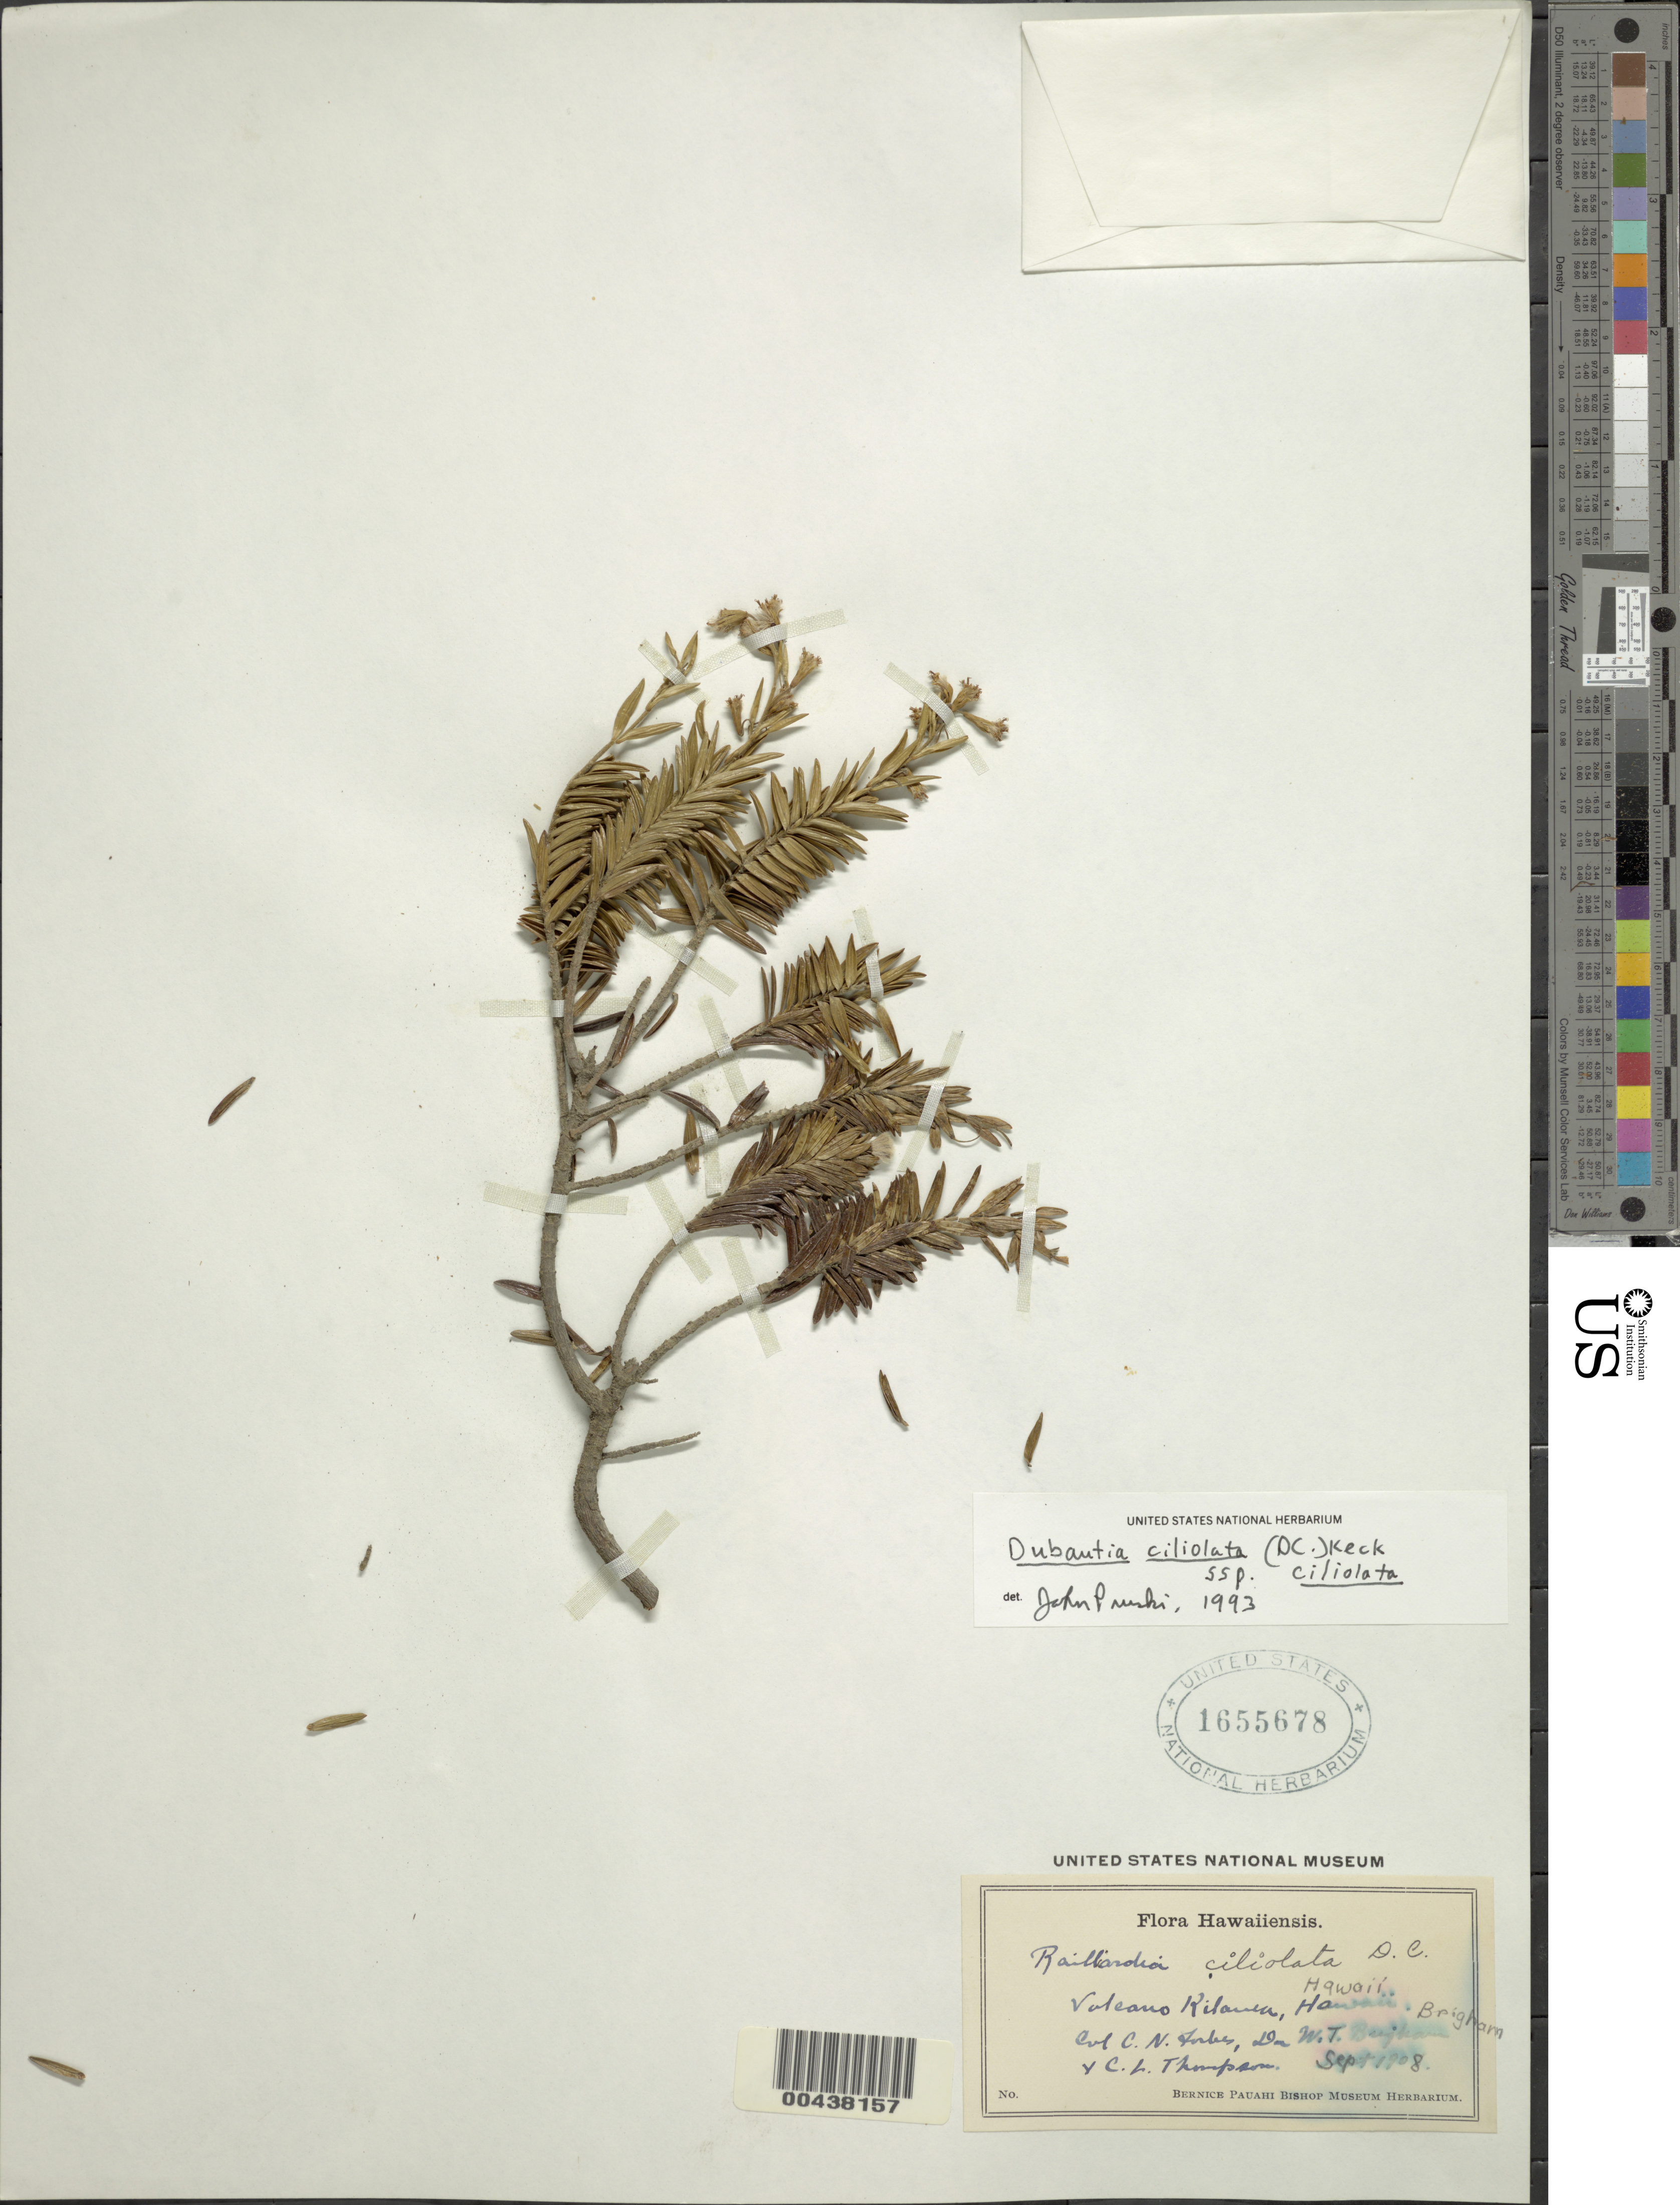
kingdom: Plantae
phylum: Tracheophyta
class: Magnoliopsida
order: Asterales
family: Asteraceae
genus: Dubautia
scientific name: Dubautia ciliolata subsp. ciliolata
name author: (DC.) D.D. Keck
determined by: Pruski, J. F.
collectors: C. N. Forbes, W. T. Brigham & C. L. Thompson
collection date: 1908-09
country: United States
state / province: Hawaii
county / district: Hawaii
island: Hawaii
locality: Volcano Kilauea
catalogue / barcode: US 1655678